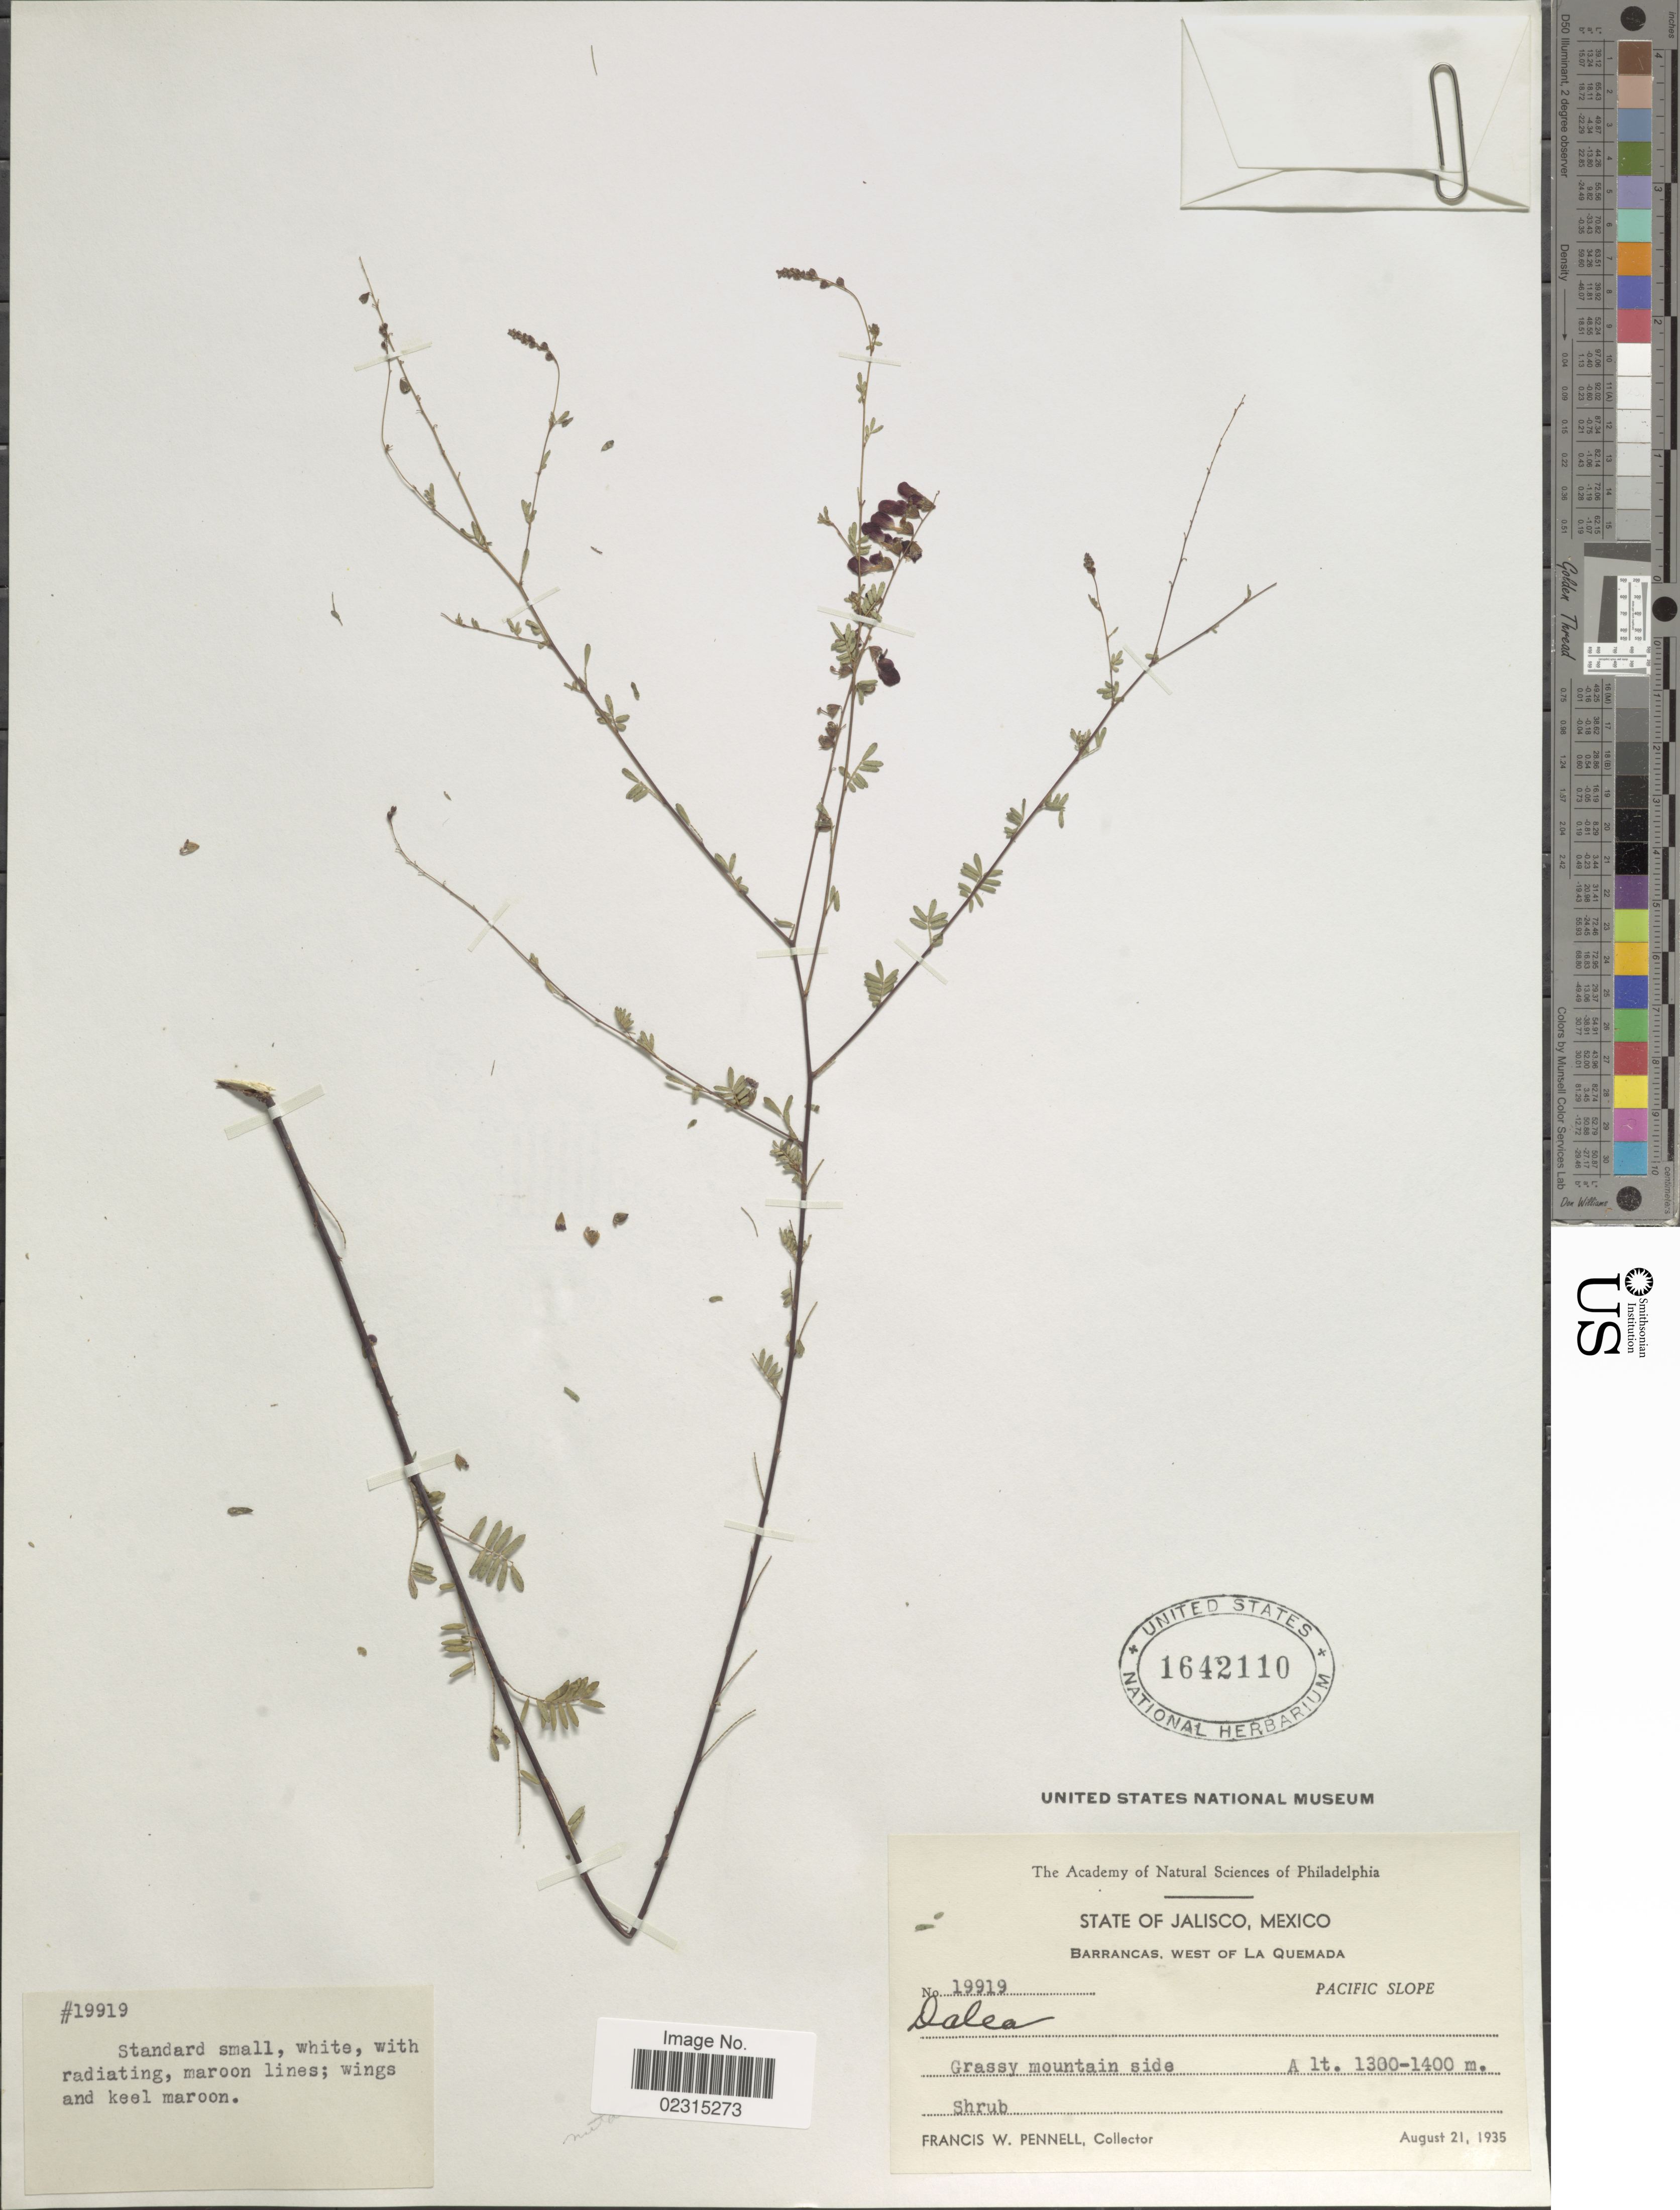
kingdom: Plantae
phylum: Tracheophyta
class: Magnoliopsida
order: Fabales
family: Fabaceae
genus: Marina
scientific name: Marina diffusa var. diffusa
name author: (Moric.) Barneby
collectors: F. W. Pennell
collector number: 19919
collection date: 1935-08-21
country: Mexico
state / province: Jalisco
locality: Barrancas, West of La Quemada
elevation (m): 1300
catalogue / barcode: US 1642110